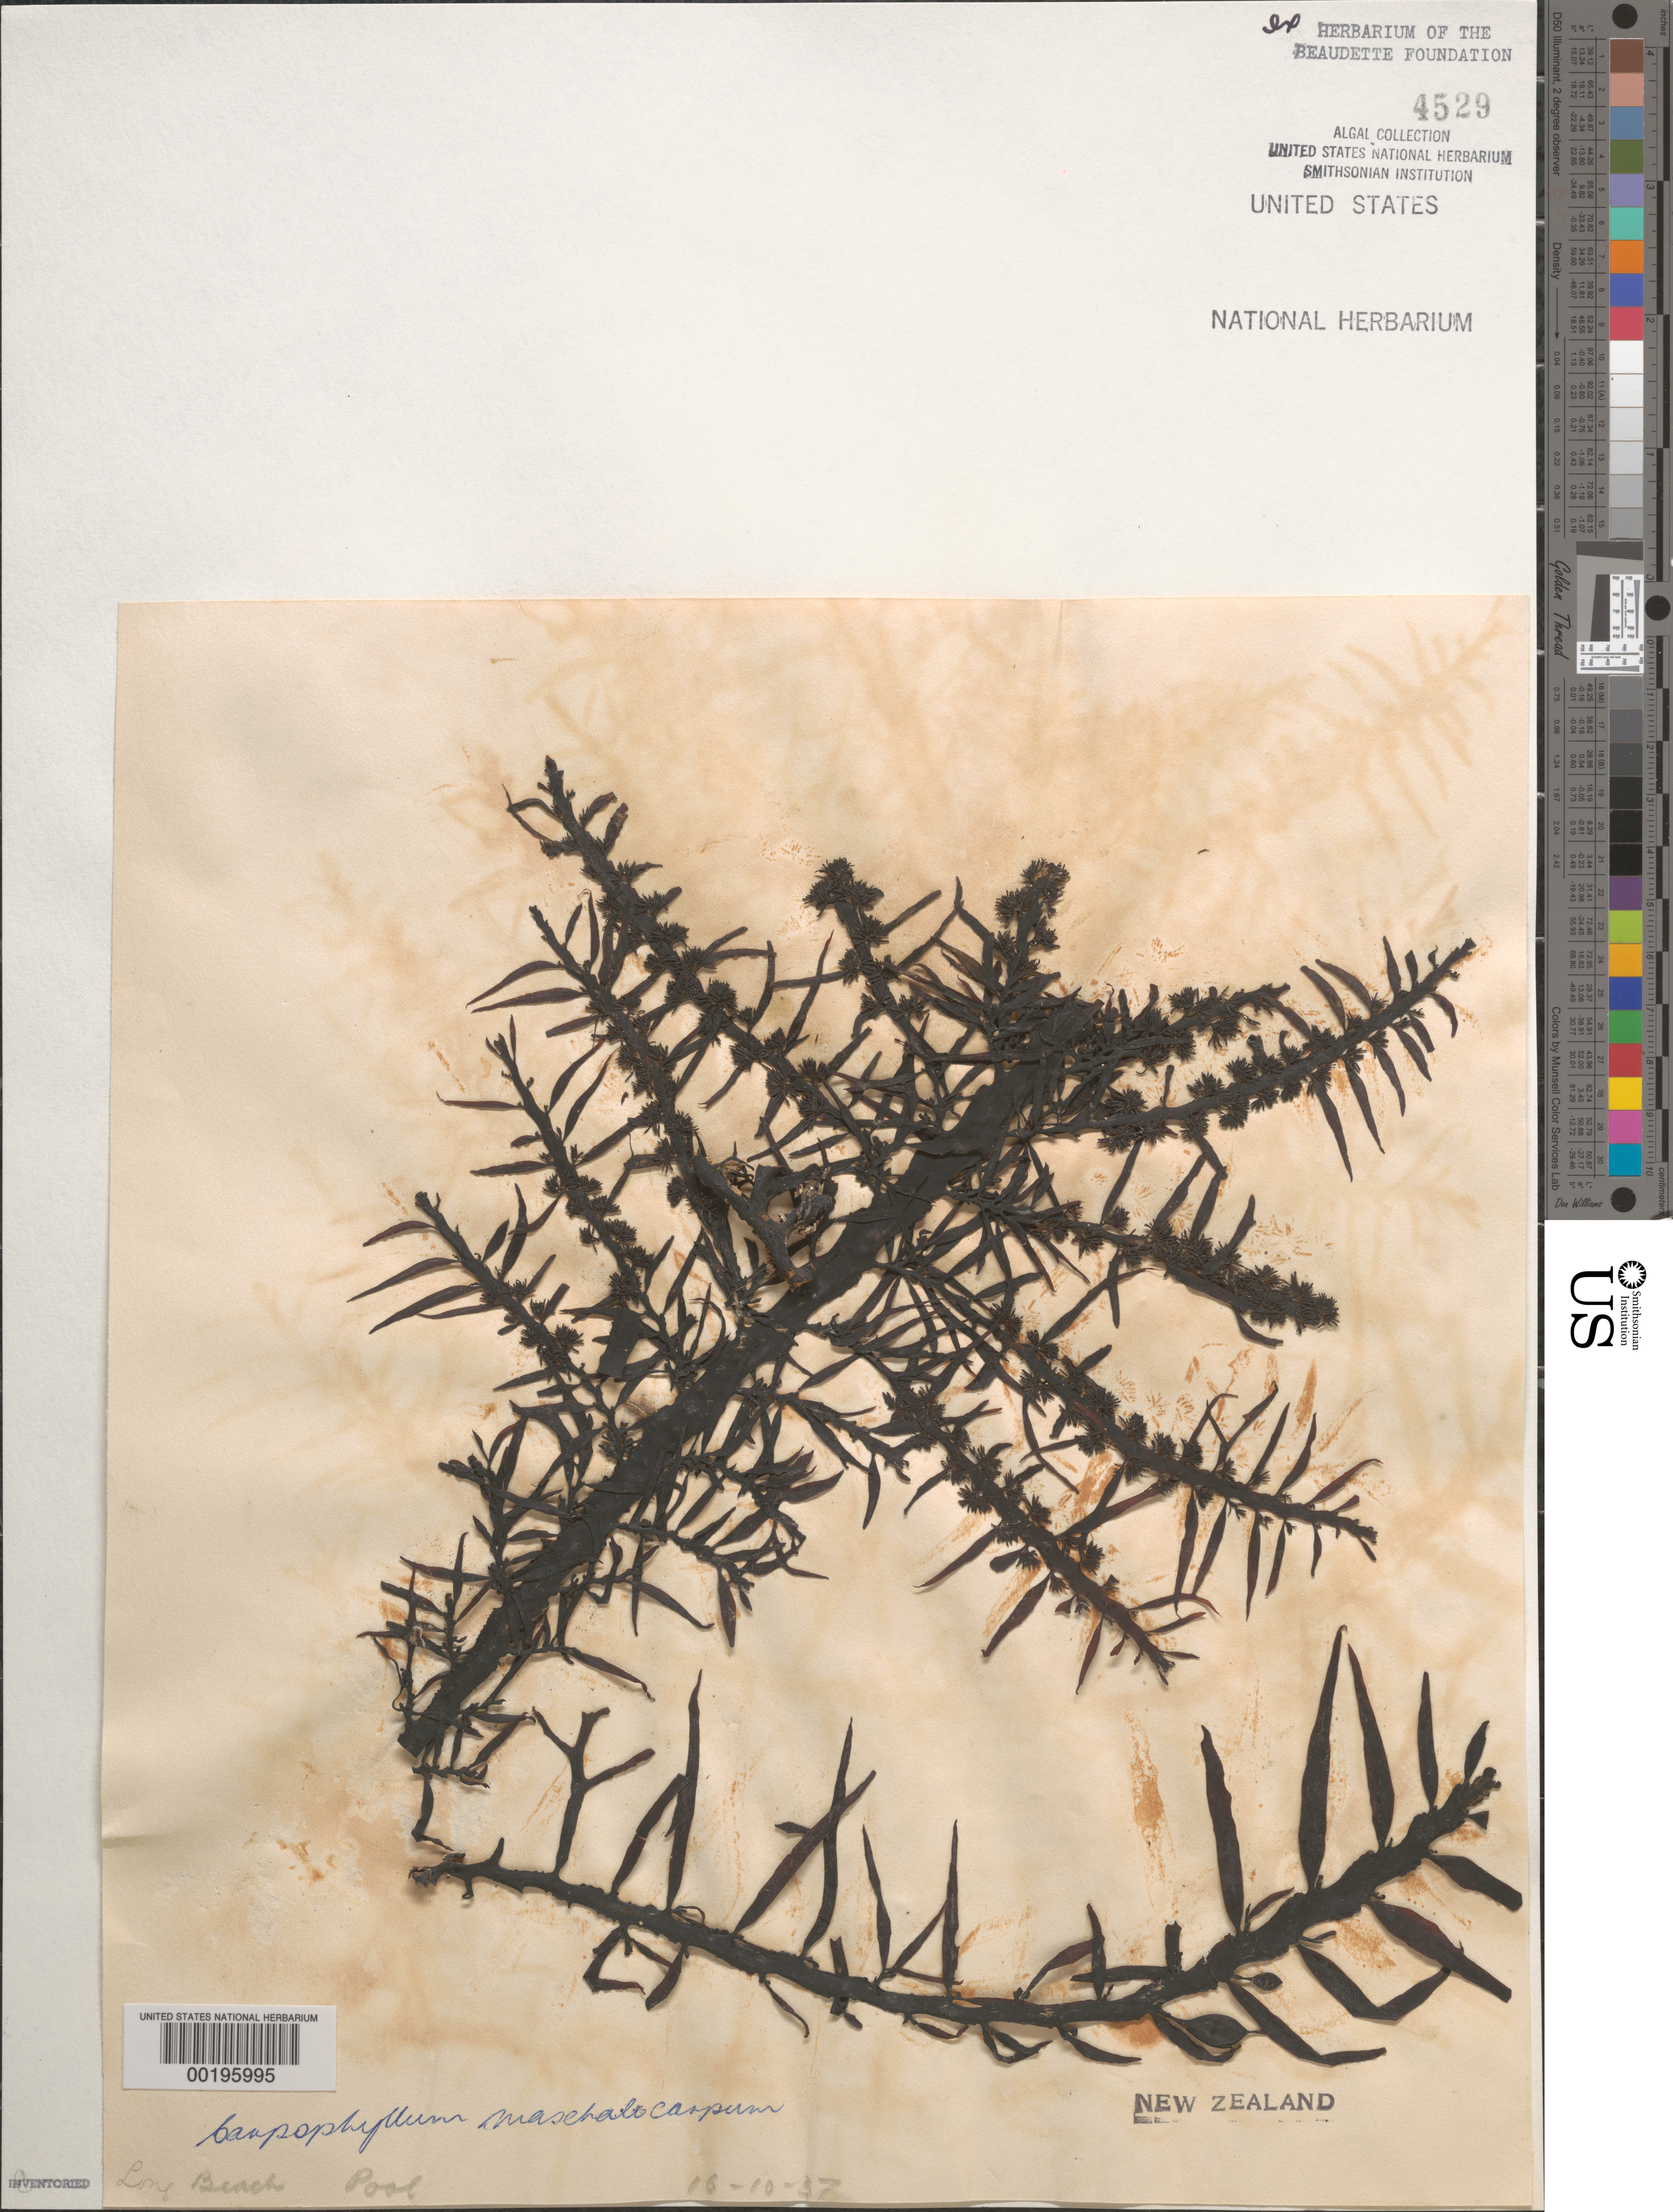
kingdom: Chromista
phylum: Ochrophyta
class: Phaeophyceae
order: Fucales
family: Sargassaceae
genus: Carpophyllum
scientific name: Carpophyllum maschalocarpum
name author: (Turner) Grev.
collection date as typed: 16 Oct 1937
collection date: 1937-10-16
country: New Zealand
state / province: Northland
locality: Long beach, bay of islands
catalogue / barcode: US 4529